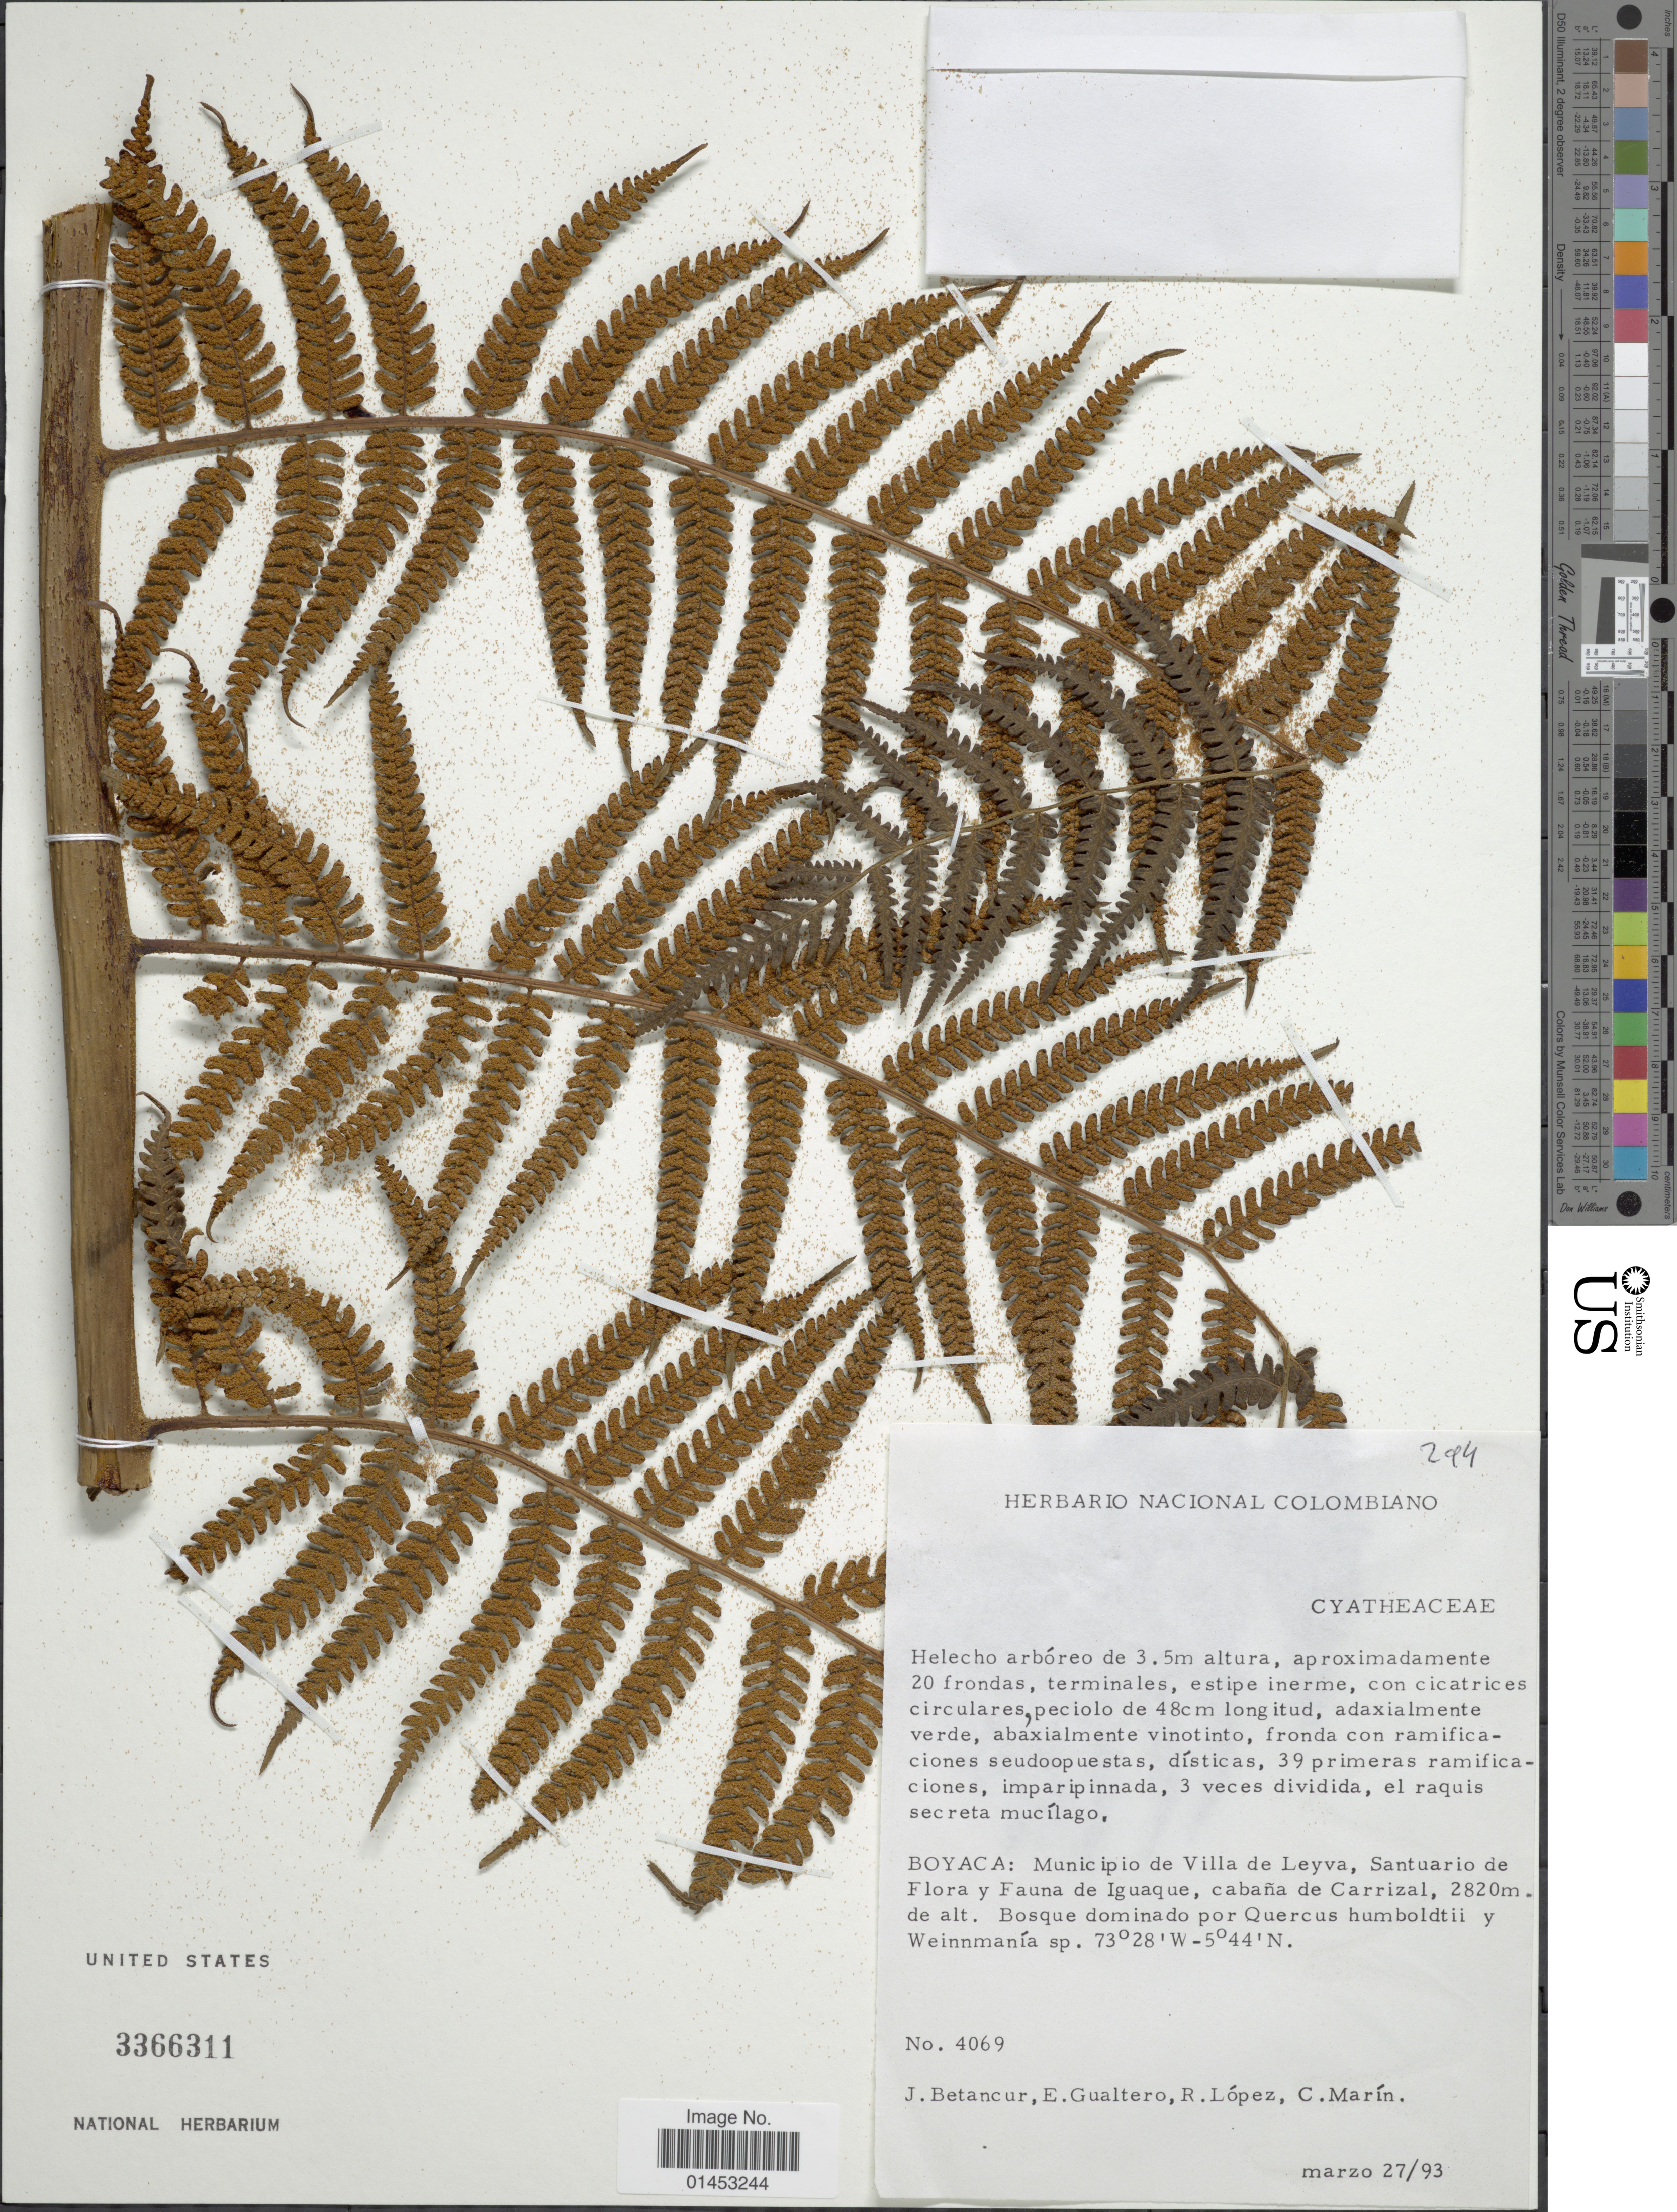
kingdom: Plantae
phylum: Tracheophyta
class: Polypodiopsida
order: Cyatheales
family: Cyatheaceae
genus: Cyathea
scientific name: Cyathea sp.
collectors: J. Betancur, E. Gualtero, López, R. M. & C. Marín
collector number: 4069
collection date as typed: Transcribed d/m/y: 27/3/93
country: Colombia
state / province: Boyacá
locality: Boyaca: Municipio de Villa de Lyva, Santuario de Flora y Fauna de Iguaque, cabana de Carrizal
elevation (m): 2820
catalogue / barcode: US 3366311